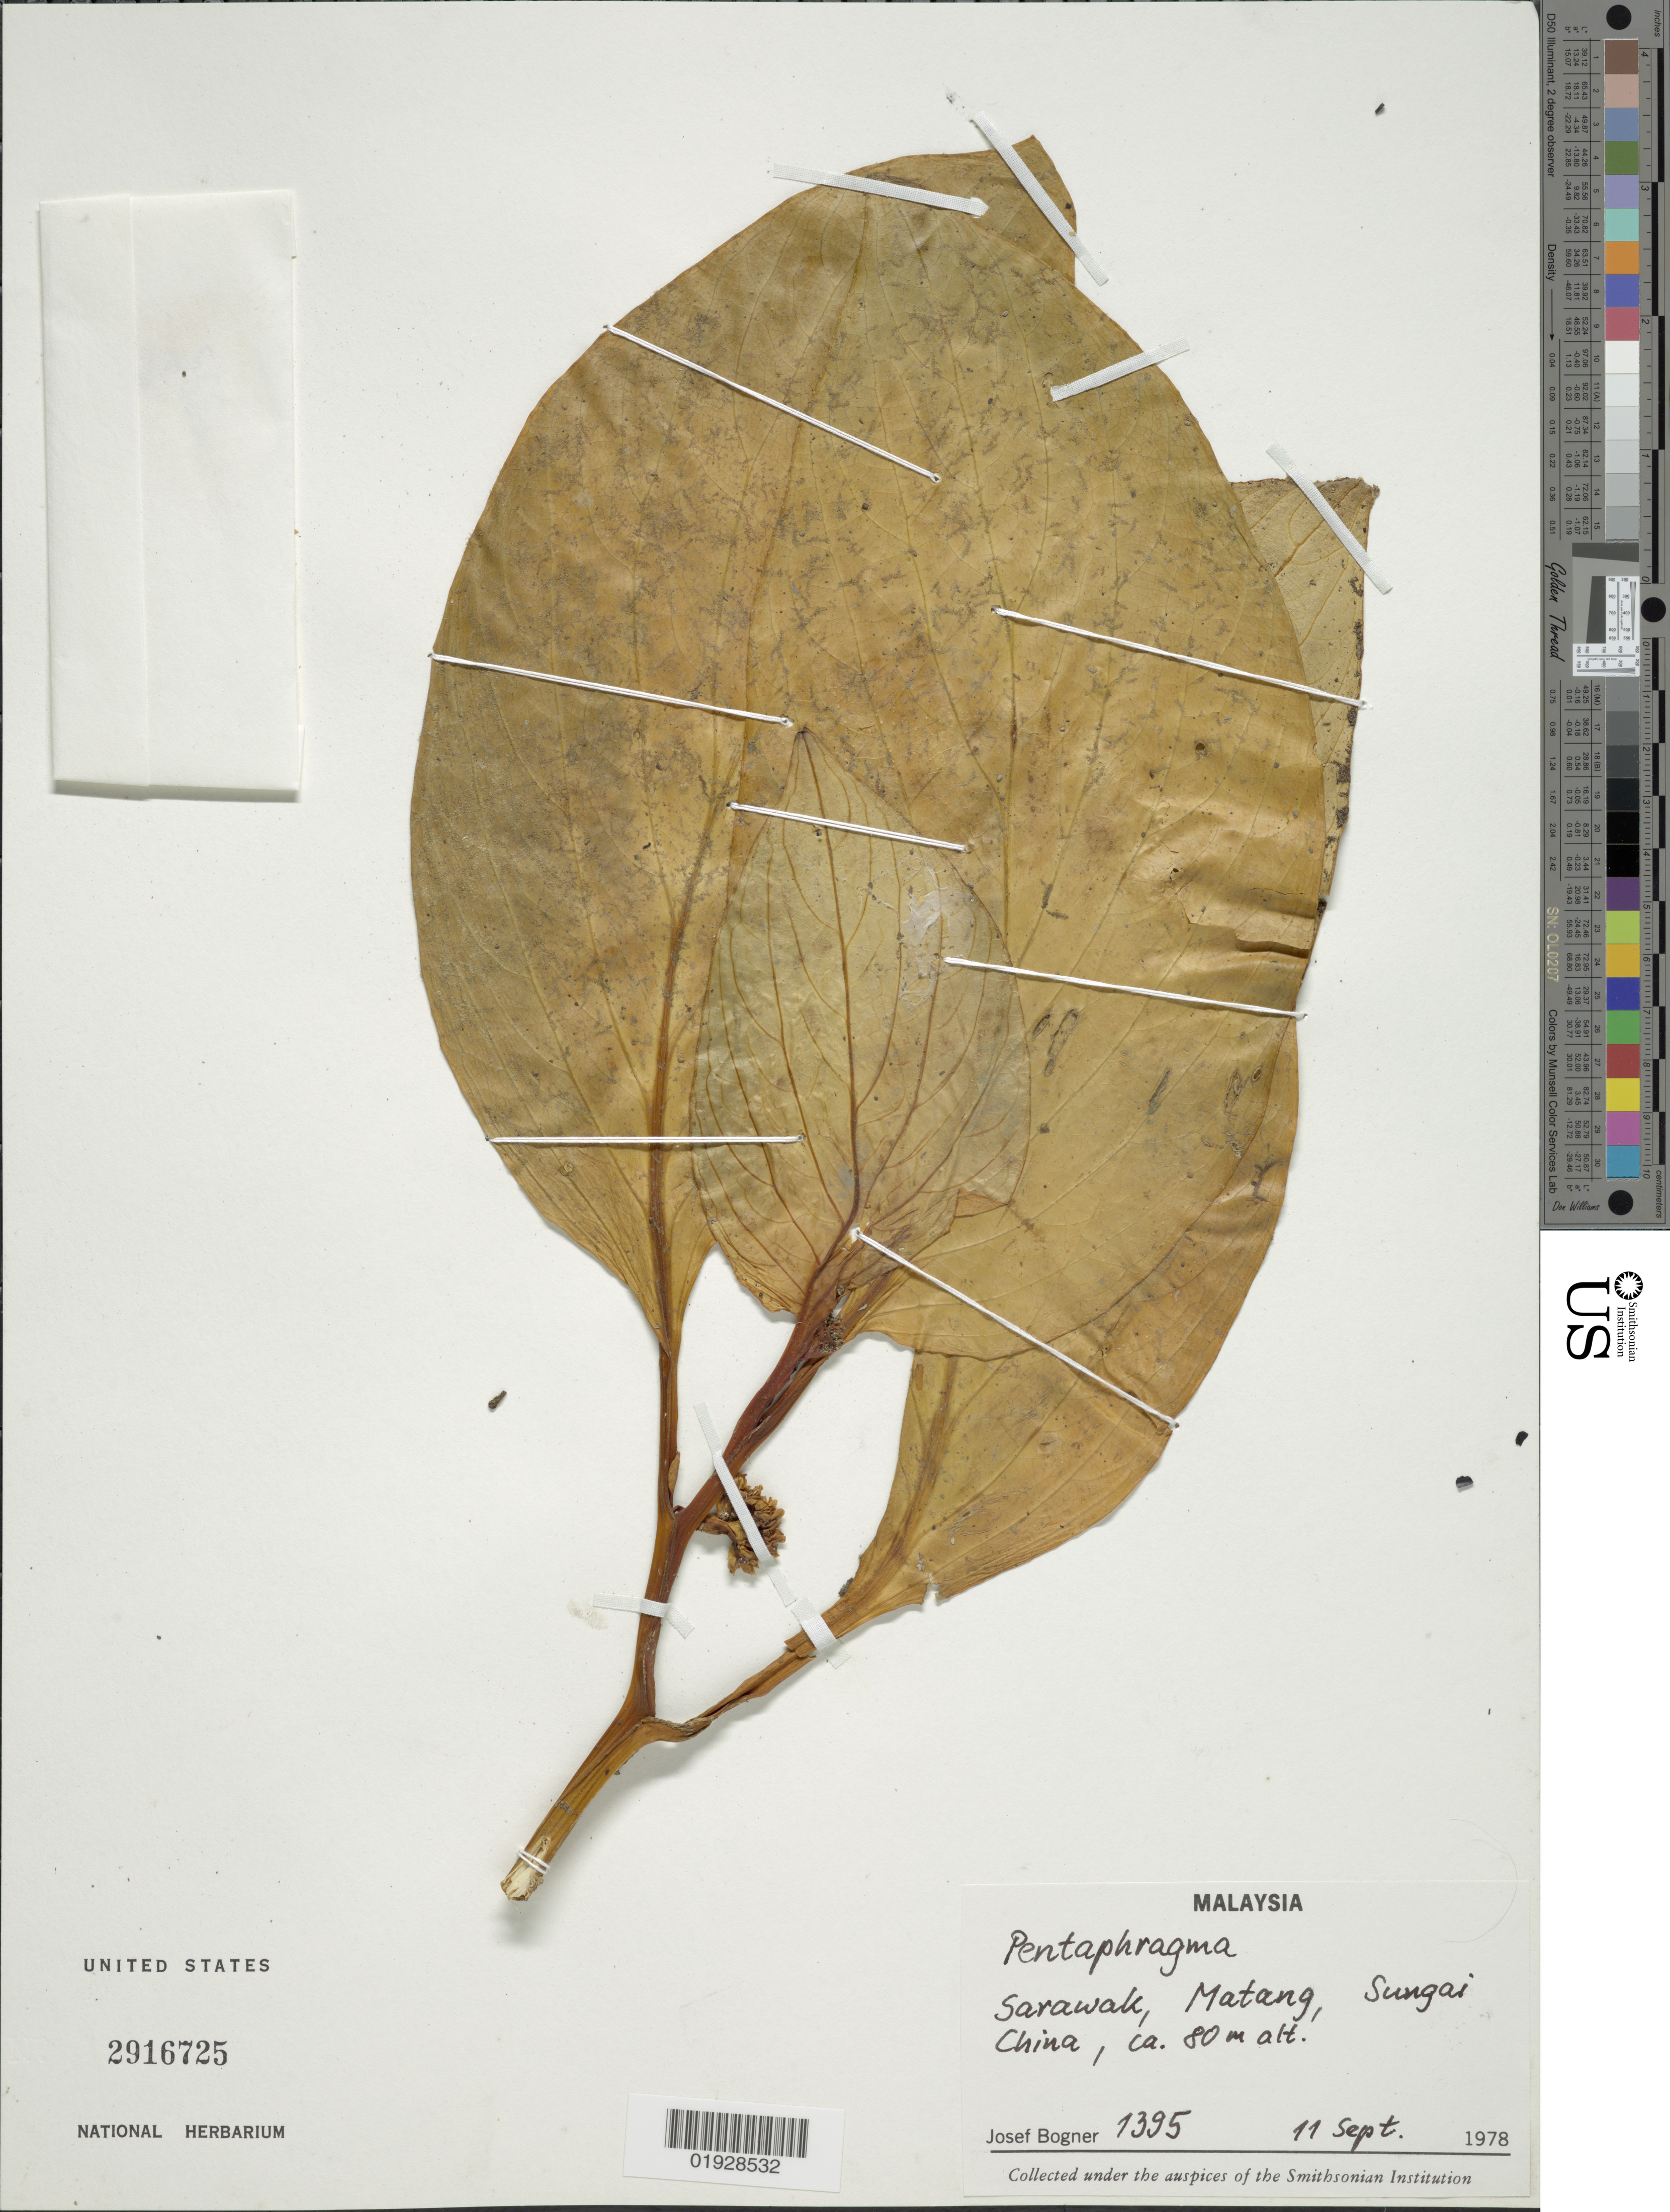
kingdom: Plantae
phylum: Tracheophyta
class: Magnoliopsida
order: Asterales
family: Pentaphragmataceae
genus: Pentaphragma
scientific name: Pentaphragma sp.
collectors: J. Bogner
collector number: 1395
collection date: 1978-09-11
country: Malaysia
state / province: Sarawak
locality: Malaysia. Sarawak, Matang, Sungai China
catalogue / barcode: US 2916725